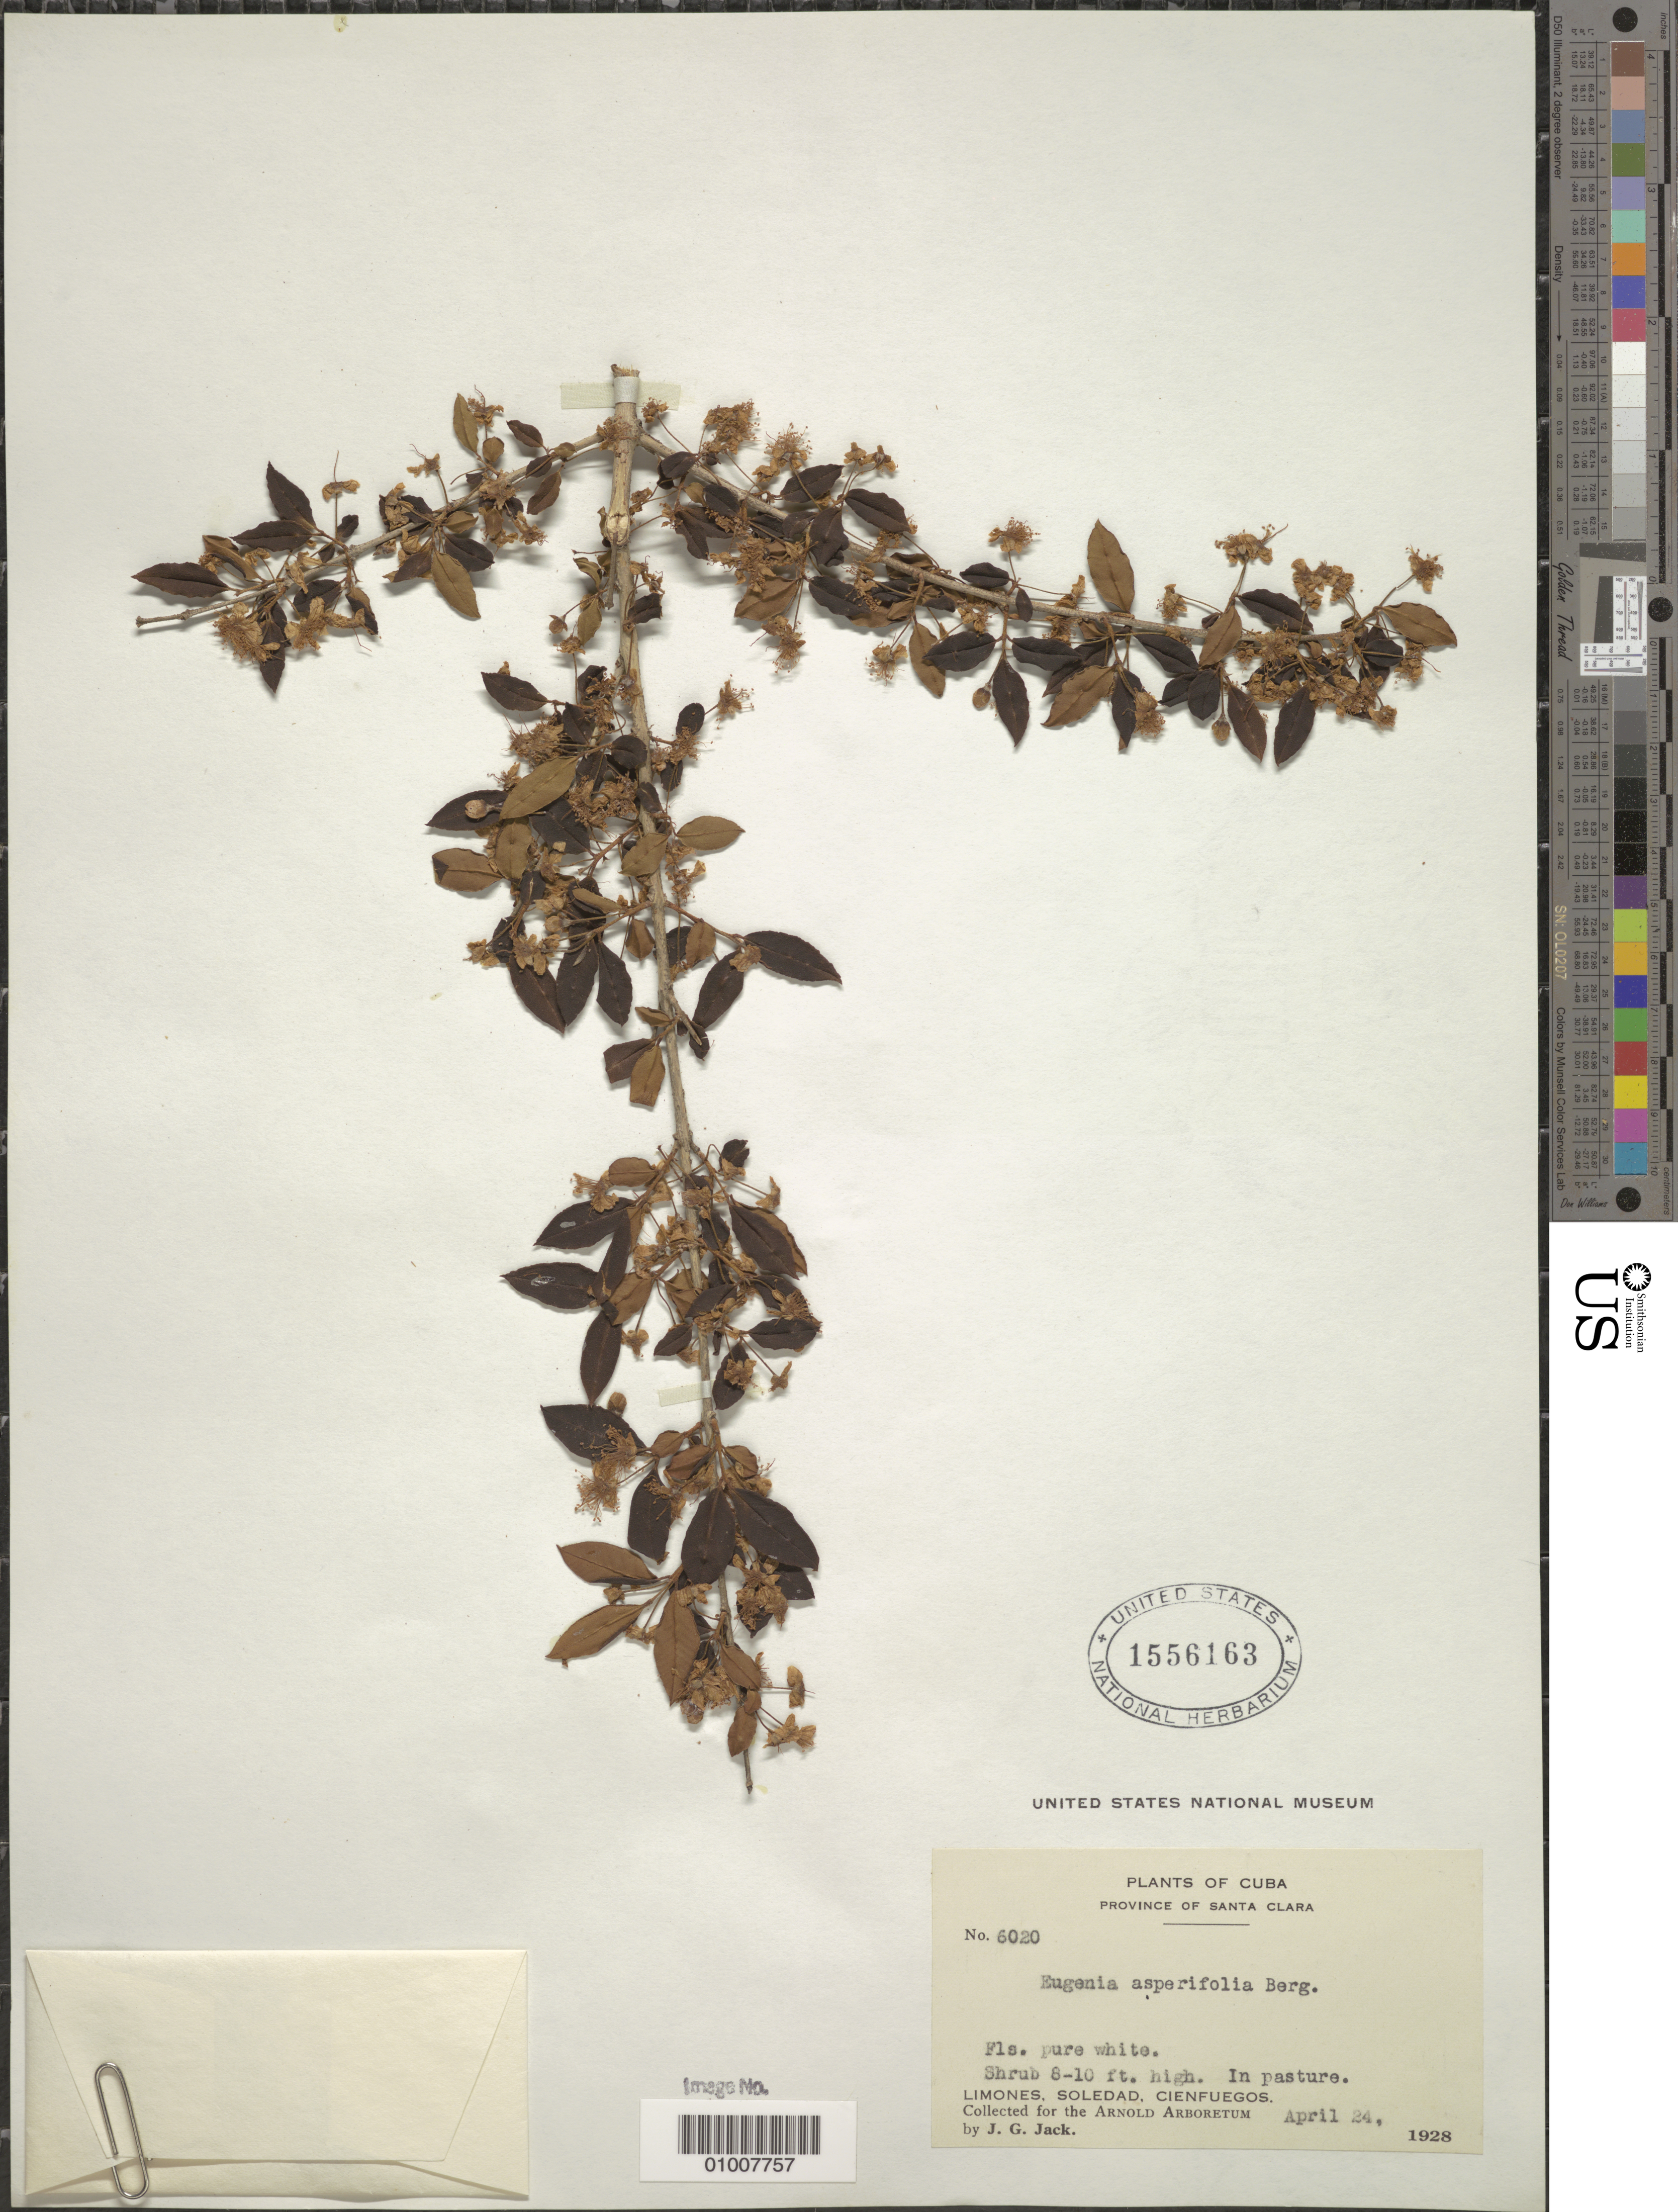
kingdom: Plantae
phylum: Tracheophyta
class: Magnoliopsida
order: Myrtales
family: Myrtaceae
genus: Eugenia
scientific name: Eugenia asperifolia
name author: O. Berg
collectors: J. G. Jack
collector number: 6020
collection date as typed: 24 Apr 1928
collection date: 1928-04-24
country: Cuba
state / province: Cienfuegos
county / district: Santa Clara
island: Cuba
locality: Limones, Soledad, Cienfuegos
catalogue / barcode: US 1556163